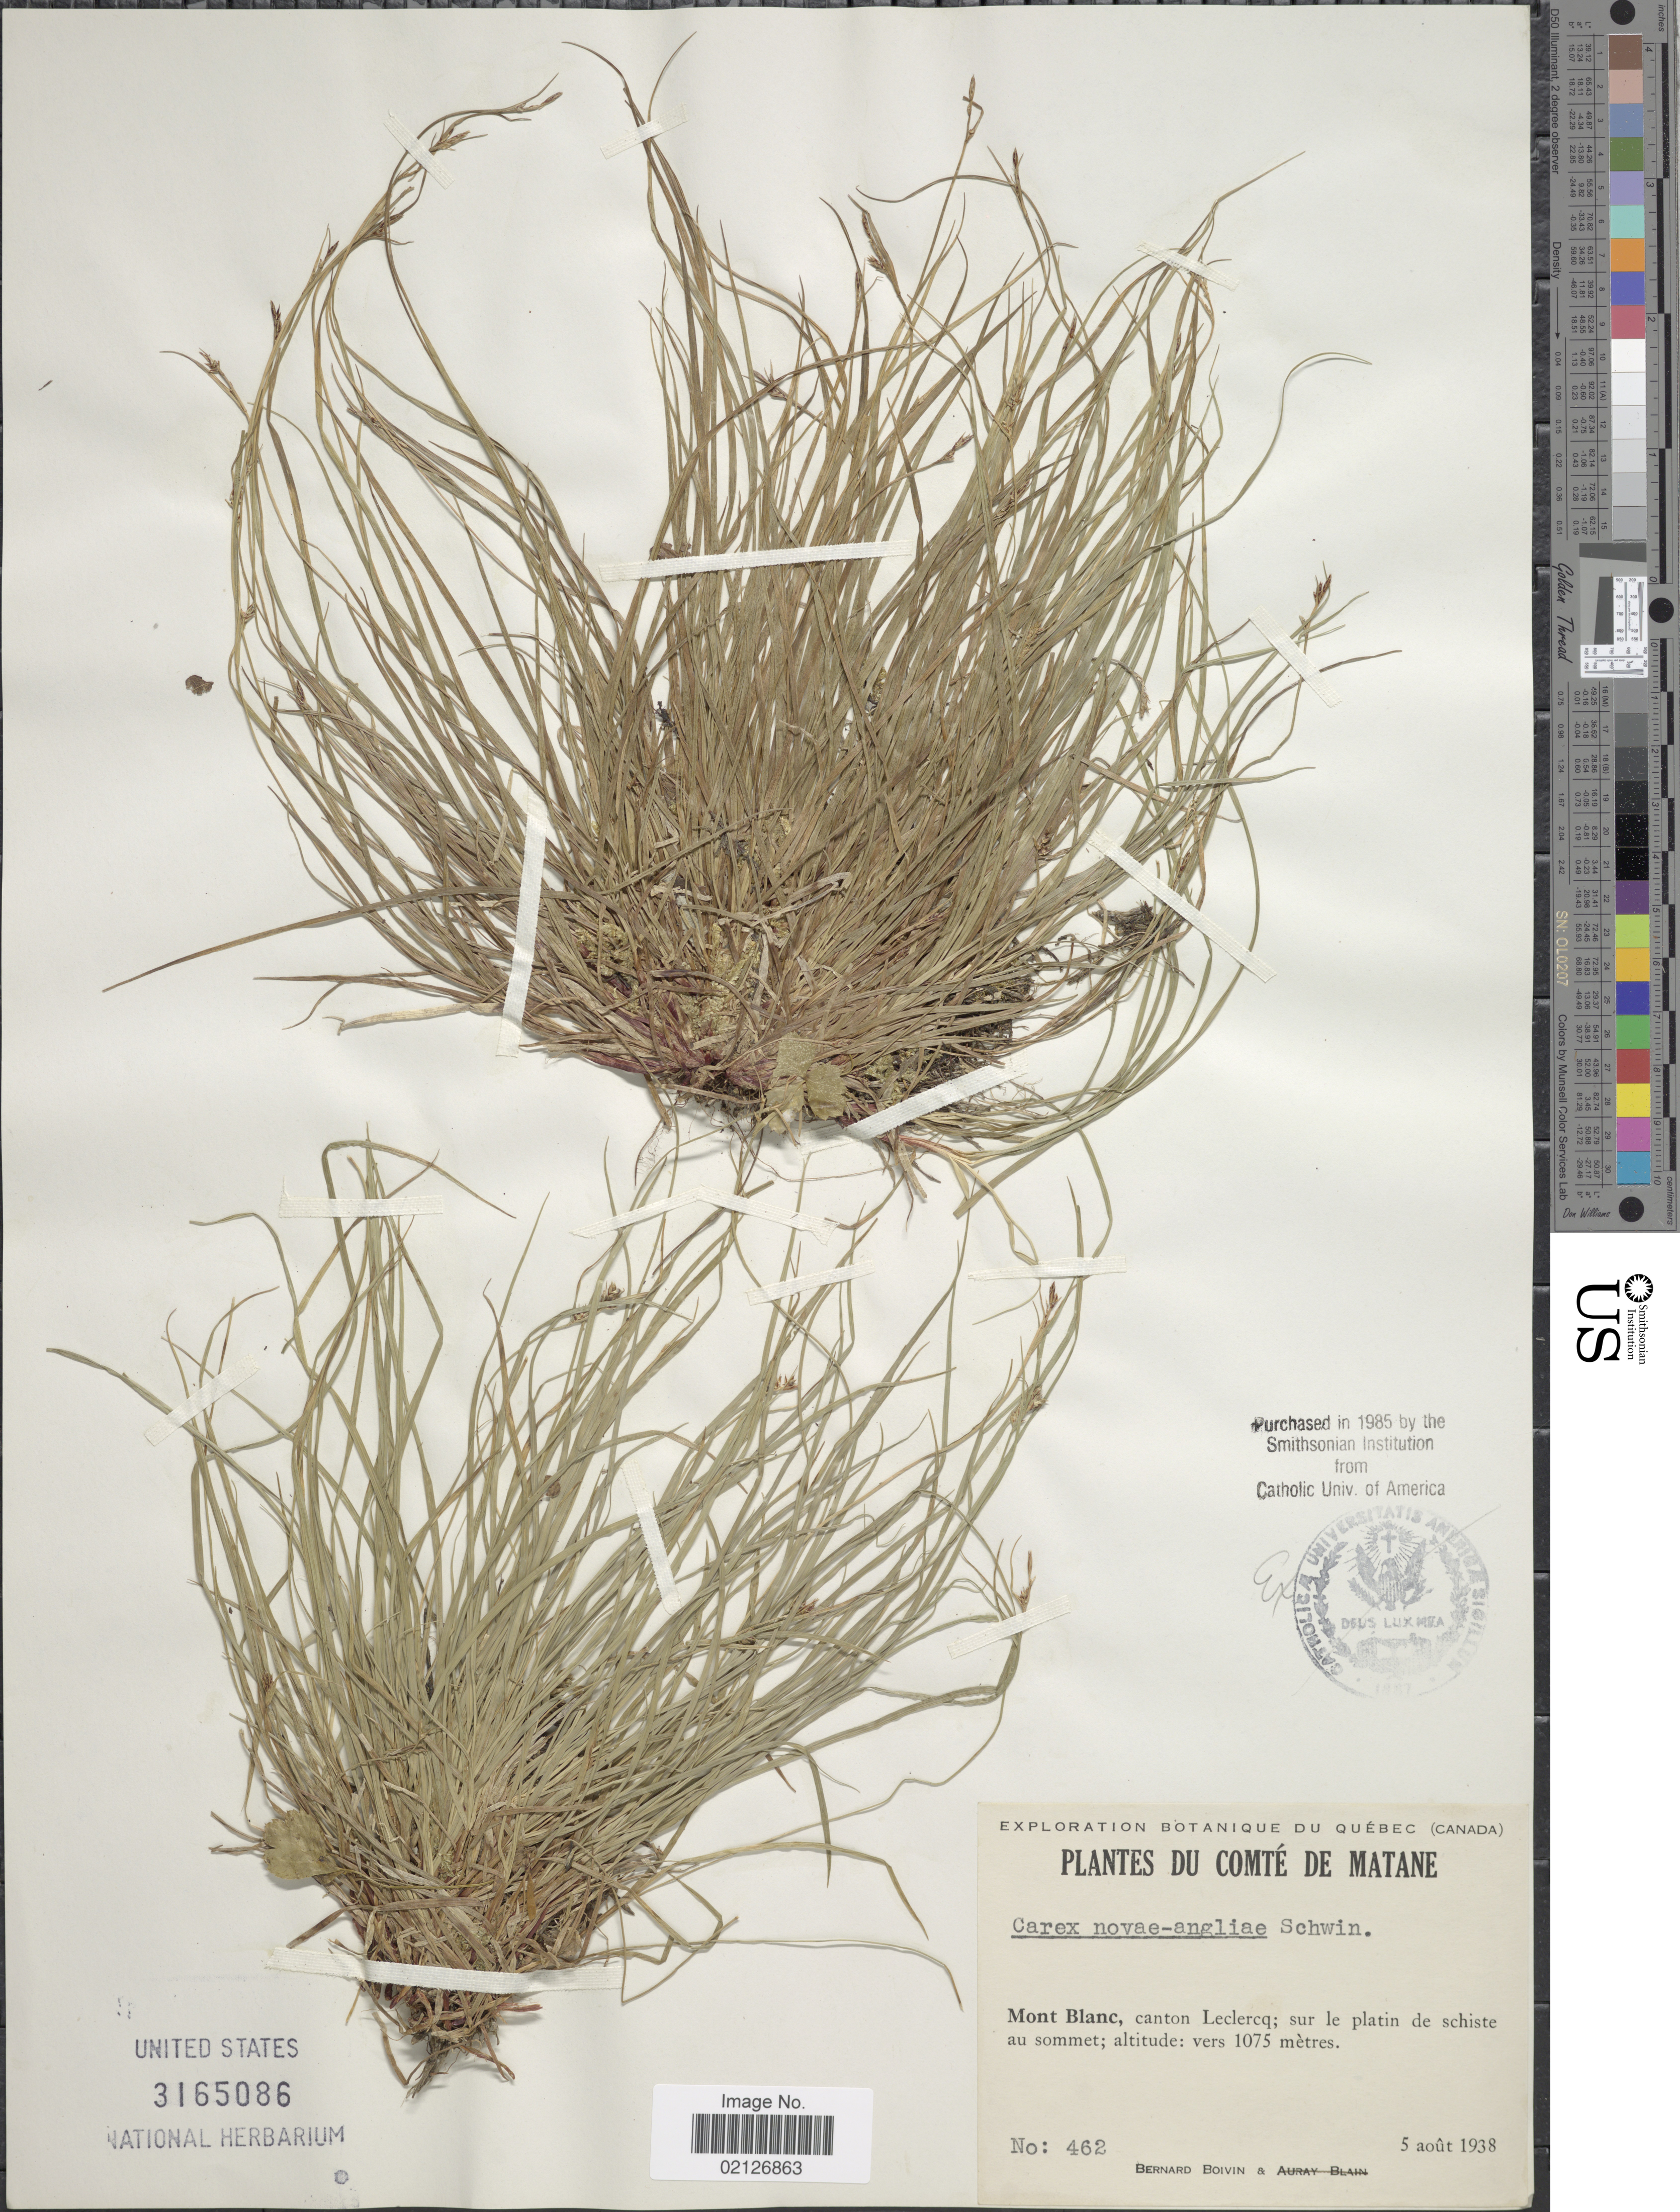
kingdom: Plantae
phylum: Tracheophyta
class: Liliopsida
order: Poales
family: Cyperaceae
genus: Carex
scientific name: Carex novae-angliae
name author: Schwein.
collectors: J. R. B. Boivin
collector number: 462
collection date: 1938-08-05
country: Canada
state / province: Quebec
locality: Botanique du Quebec, Du Comte de Matane, Mont Blac, canton Leclerq; sur le platin de schiste au sommet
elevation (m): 1075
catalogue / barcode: US 3165086